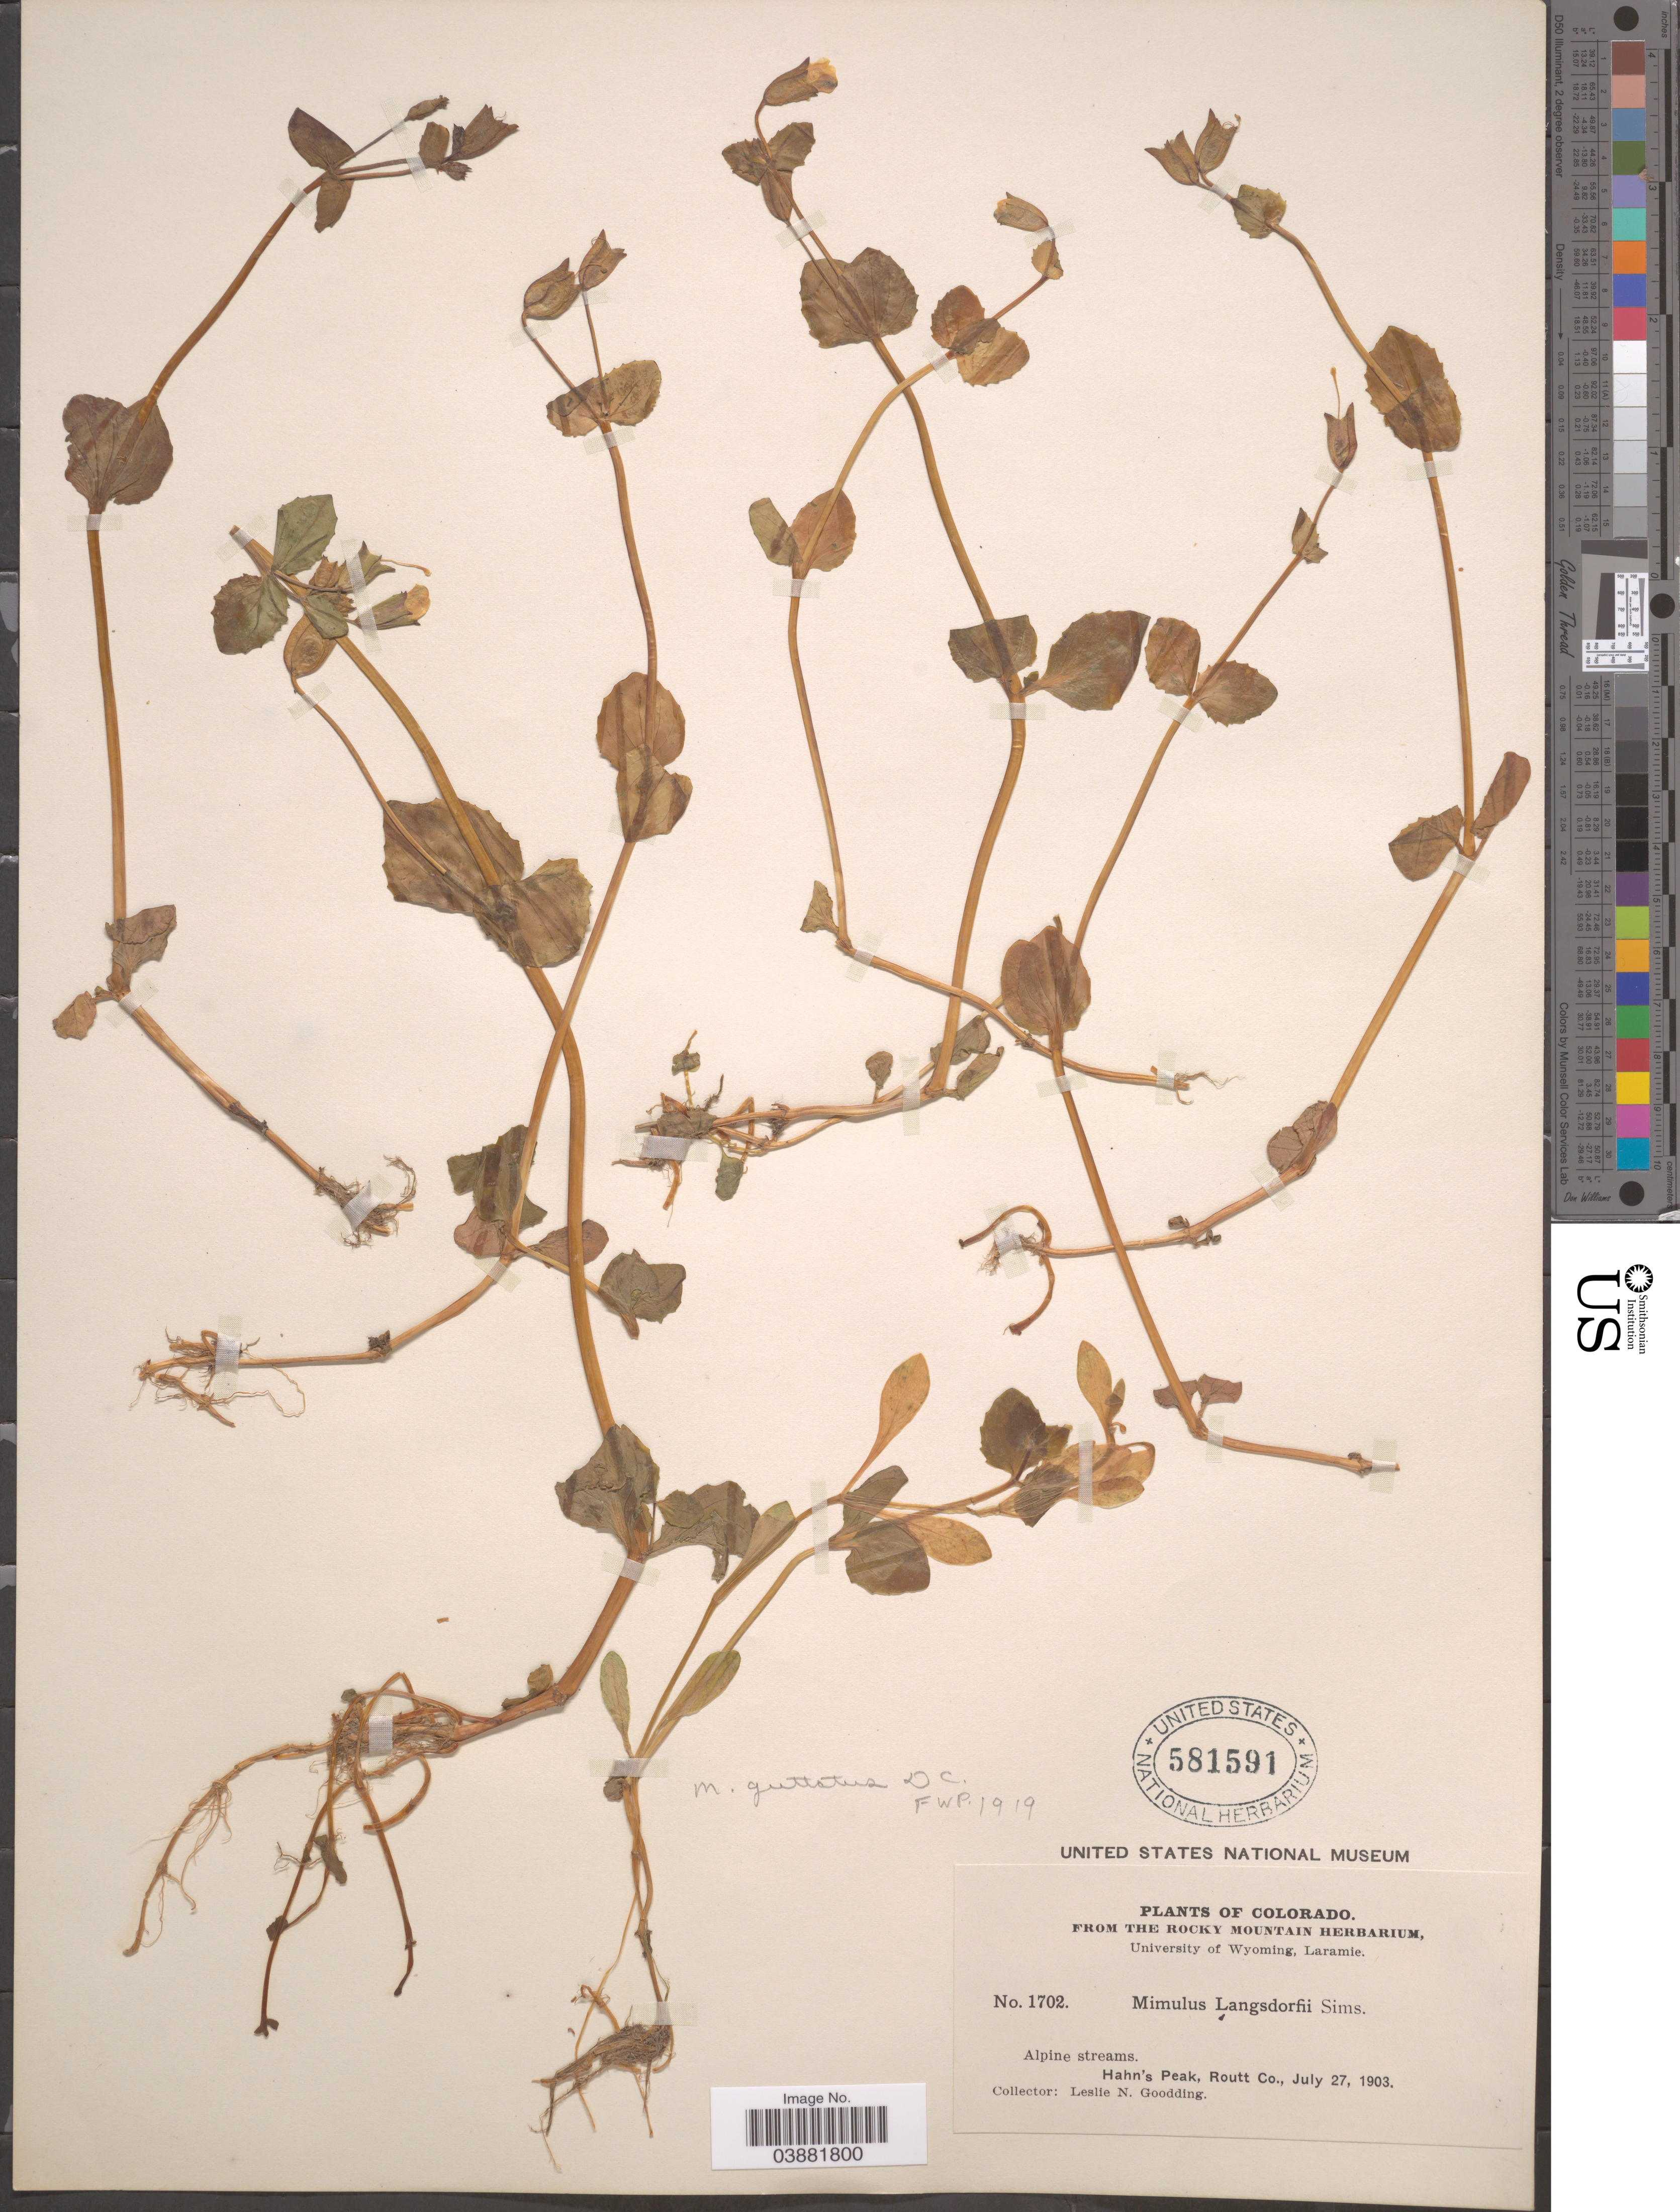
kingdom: Plantae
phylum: Tracheophyta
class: Magnoliopsida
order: Lamiales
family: Phrymaceae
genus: Mimulus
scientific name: Mimulus guttatus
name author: DC.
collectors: L. N. Goodding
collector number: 1702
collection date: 1903-07-27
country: United States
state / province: Colorado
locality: Hahn's Peak, Routt Co.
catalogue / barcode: US 581591